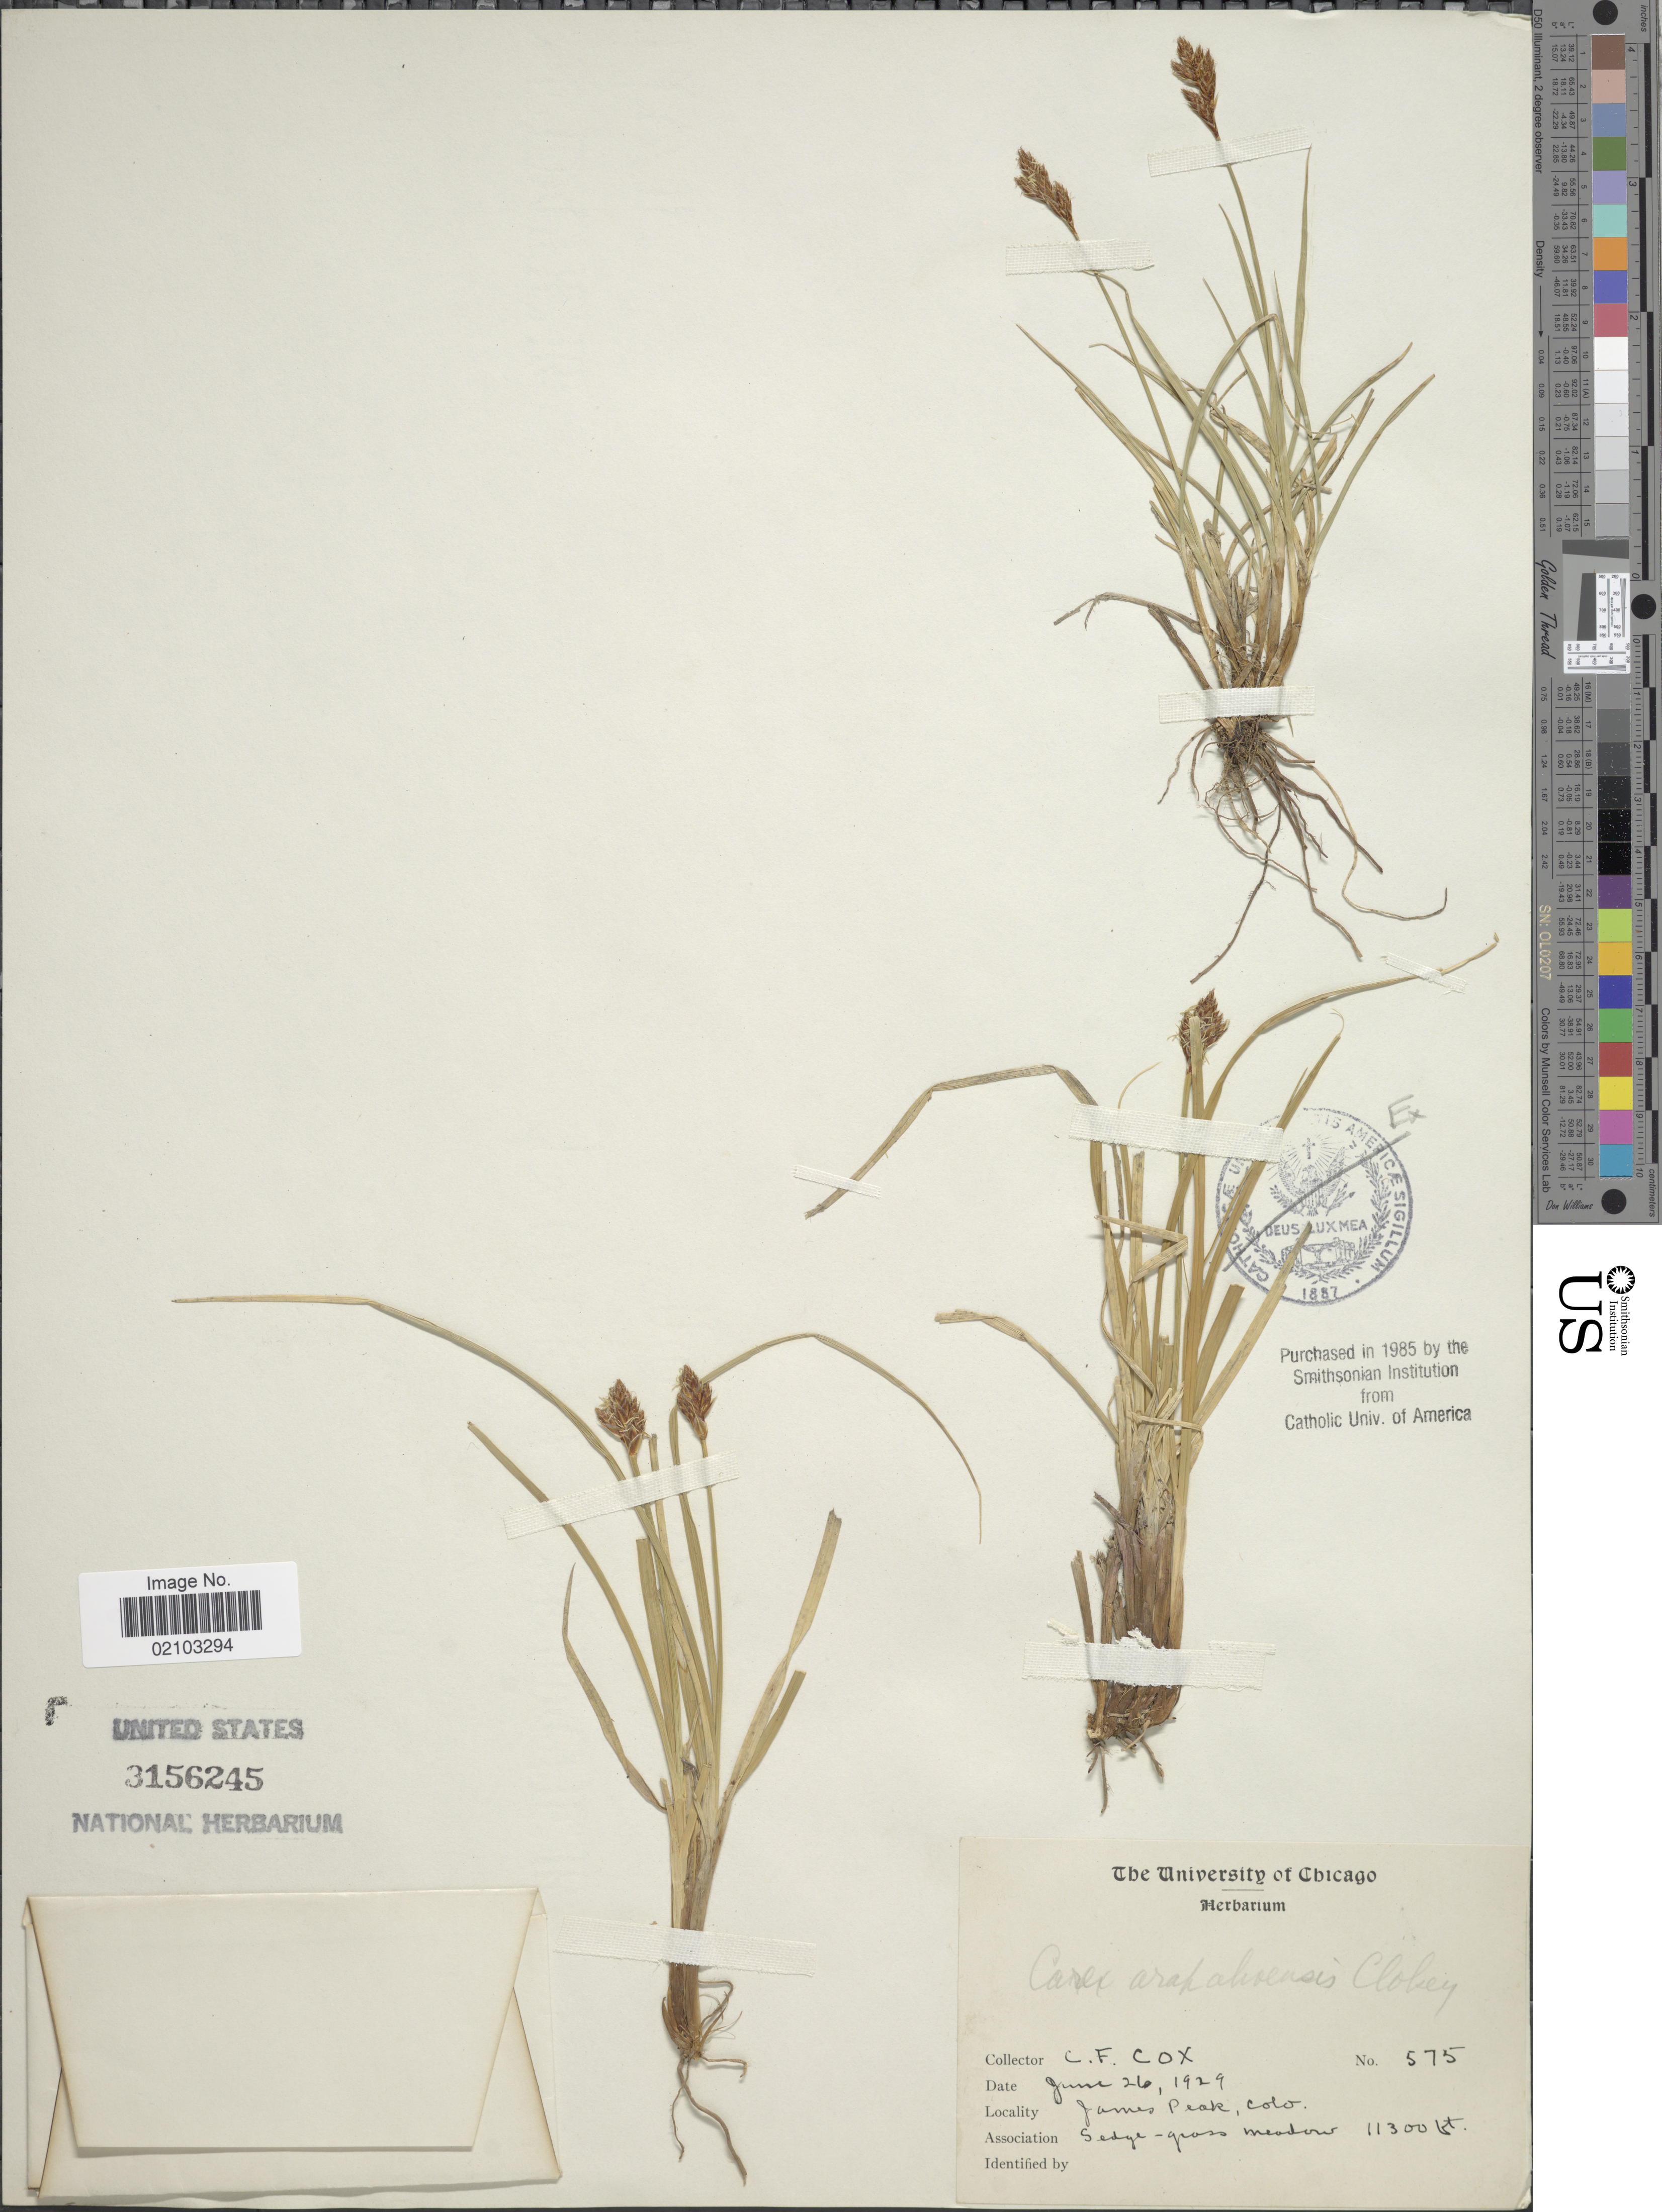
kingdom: Plantae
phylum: Tracheophyta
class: Liliopsida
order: Poales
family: Cyperaceae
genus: Carex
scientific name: Carex arapahoensis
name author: Clokey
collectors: C. Cox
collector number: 575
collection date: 1929-06-26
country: United States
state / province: Colorado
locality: James Peak, Colo.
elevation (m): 3444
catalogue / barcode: US 3156245